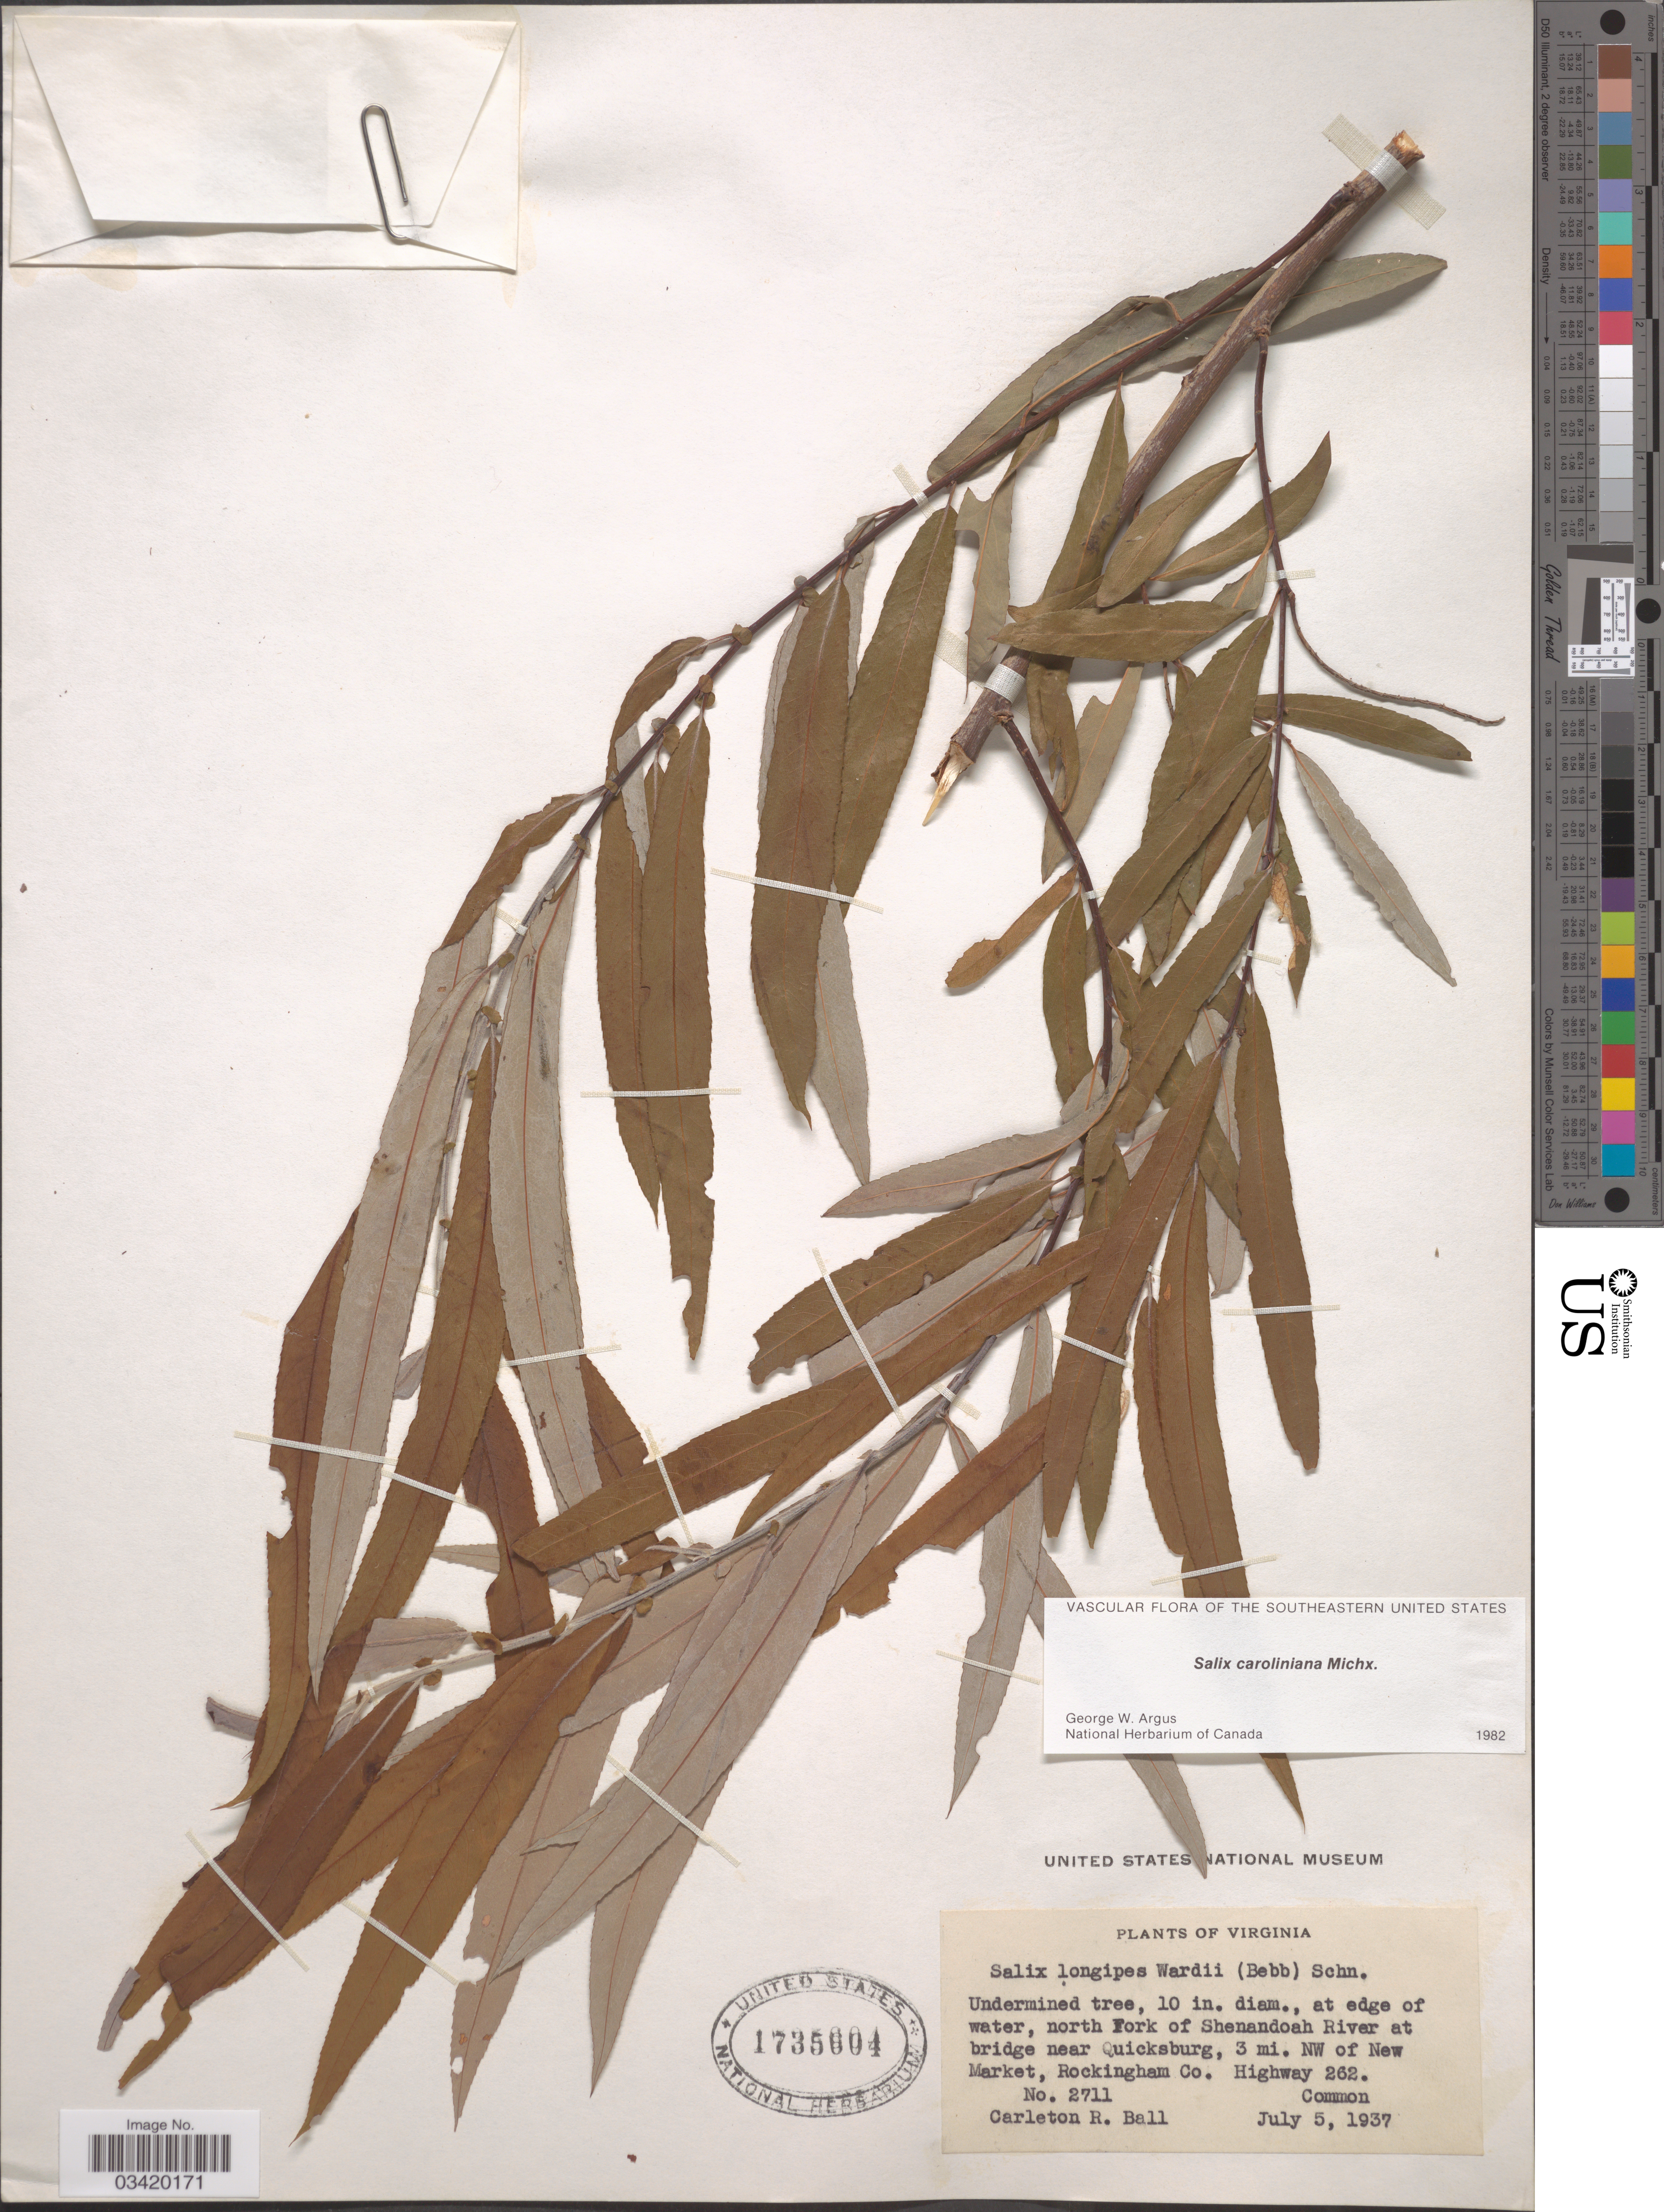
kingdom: Plantae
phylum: Tracheophyta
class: Magnoliopsida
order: Malpighiales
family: Salicaceae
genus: Salix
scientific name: Salix caroliniana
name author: Michx.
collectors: C. R. Ball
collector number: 2711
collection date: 1937-07-05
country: United States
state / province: Virginia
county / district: Rockingham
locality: North Fork of Shenandoah River at bridge near Quicksburg, 3 mi. NW of New Market, Rockingham Co. Highway 262.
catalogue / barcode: US 1735004